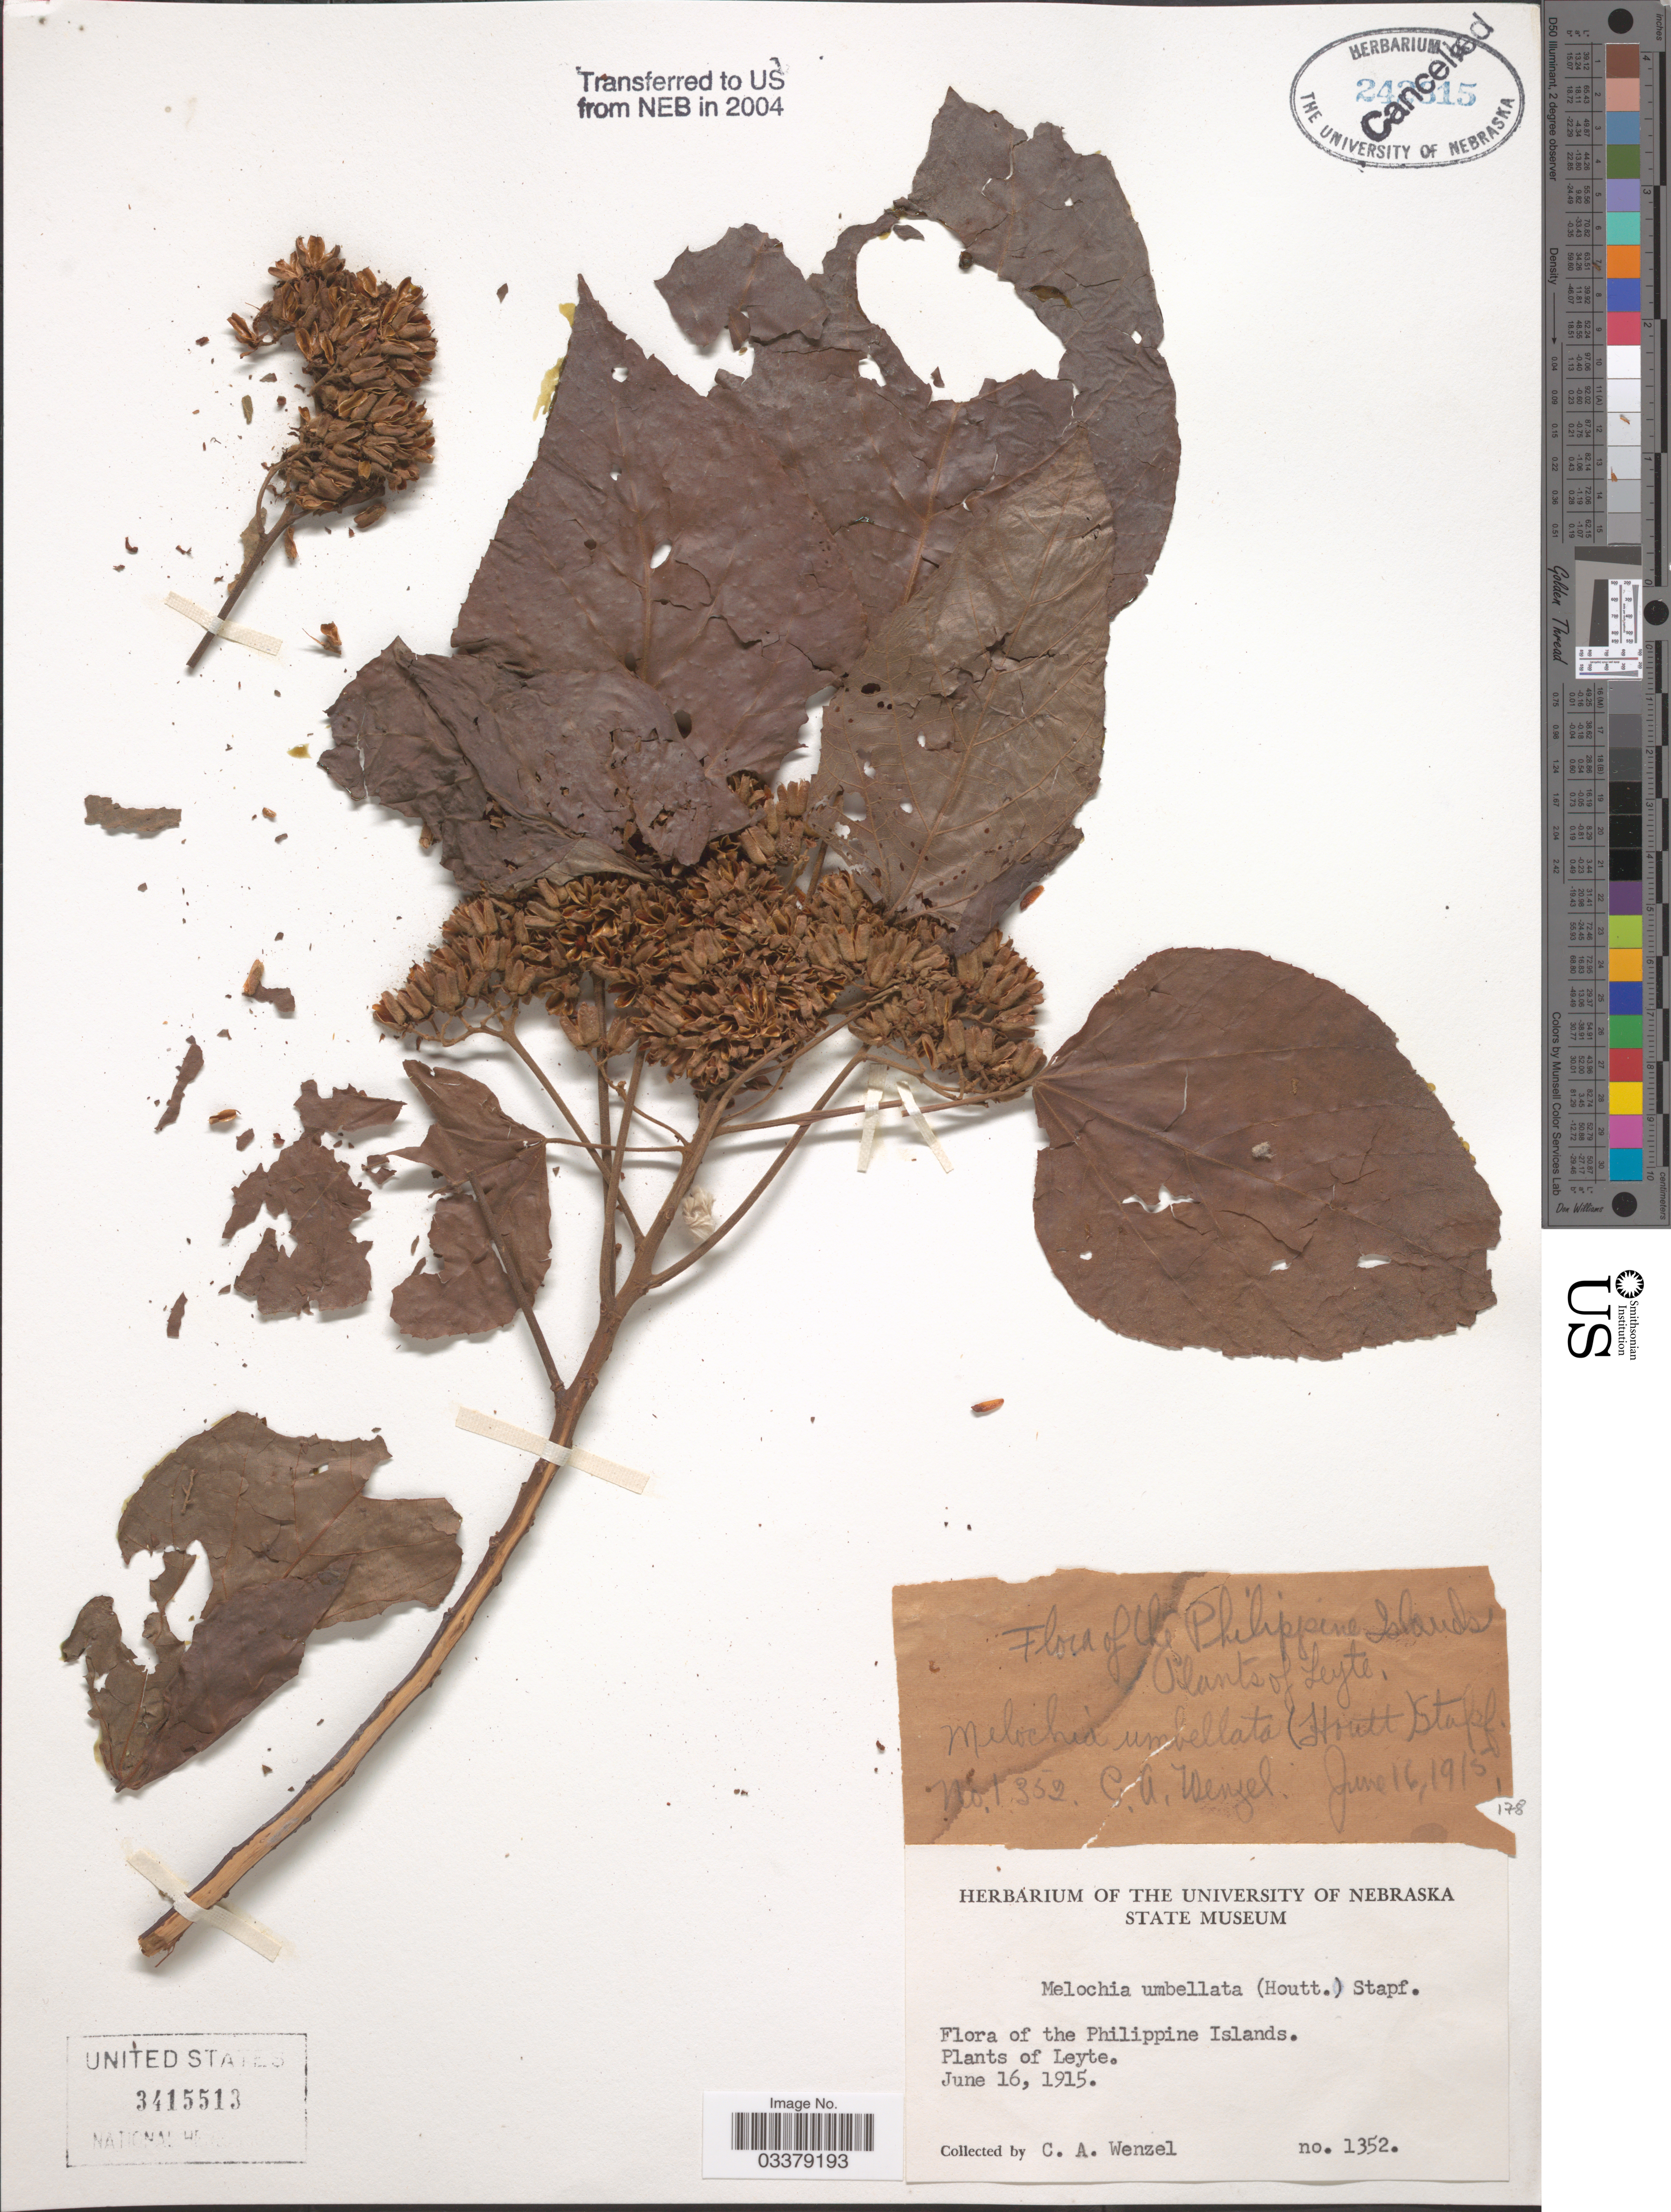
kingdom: Plantae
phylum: Tracheophyta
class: Magnoliopsida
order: Malvales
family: Malvaceae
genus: Melochia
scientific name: Melochia umbellata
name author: Stapf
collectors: C. Wenzel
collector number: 1352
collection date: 1915-06-16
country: Philippines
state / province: Eastern Visayas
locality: Leyte.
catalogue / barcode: US 3415513